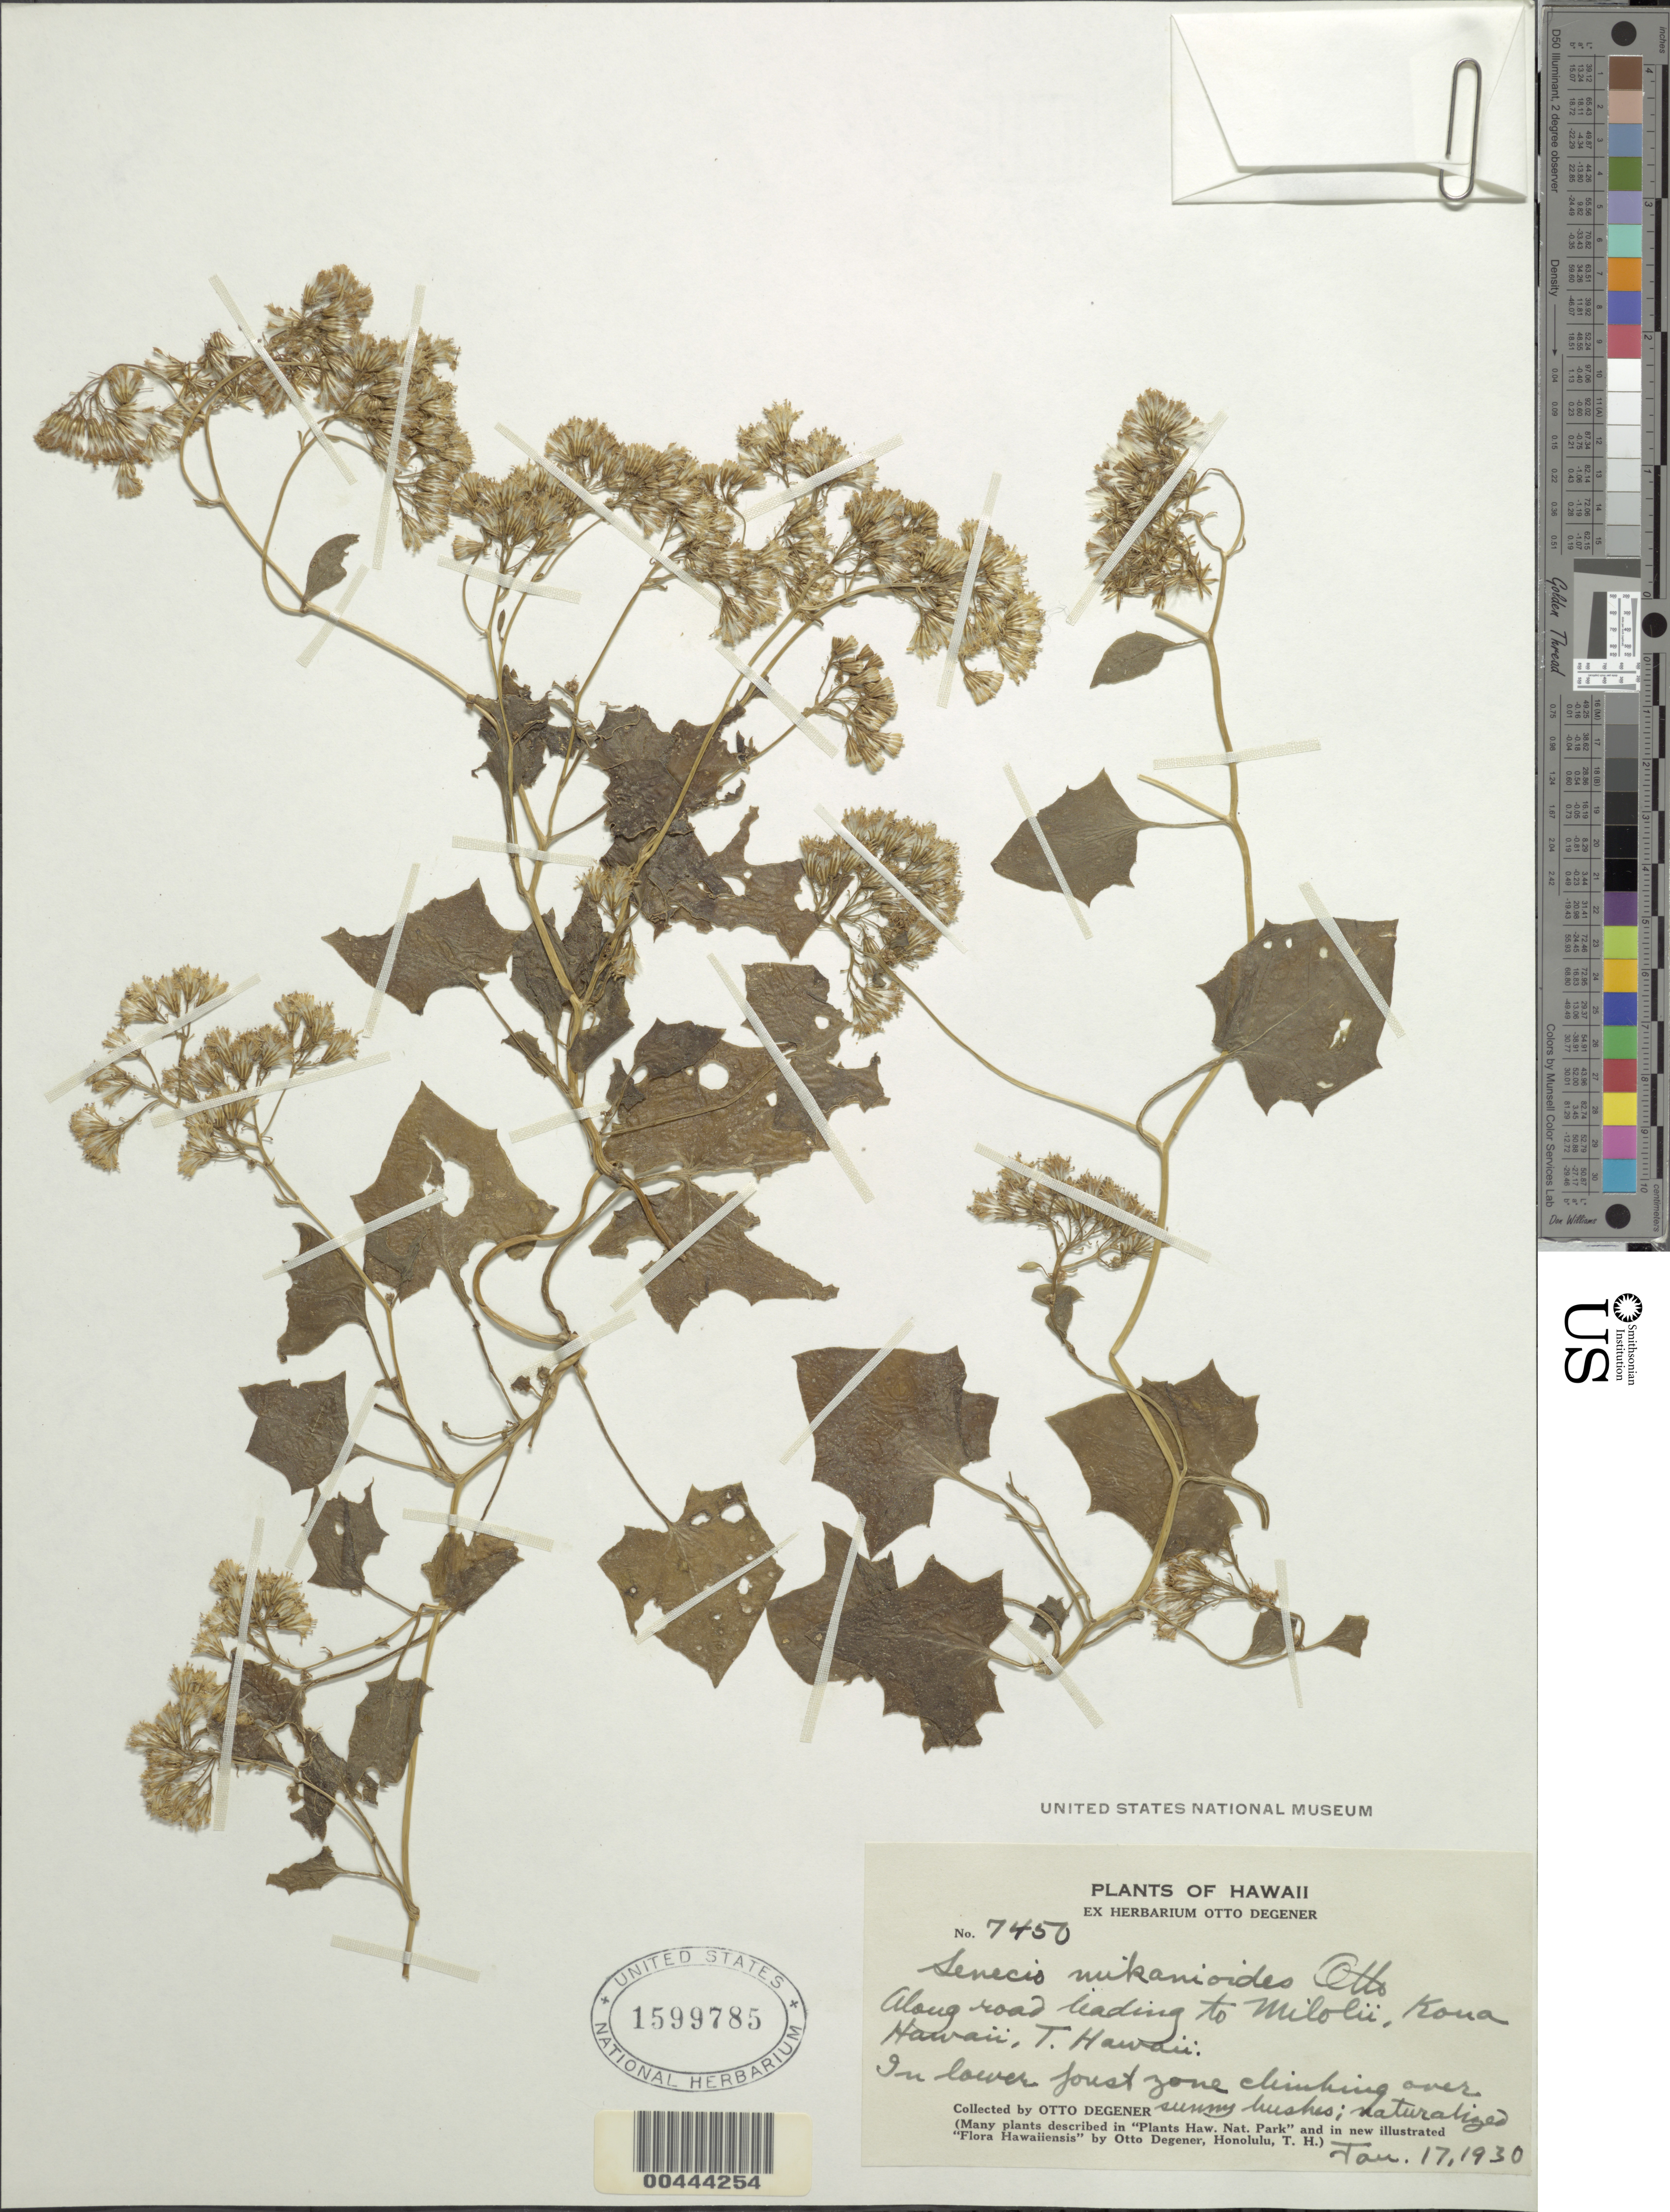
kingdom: Plantae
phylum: Tracheophyta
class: Magnoliopsida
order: Asterales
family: Asteraceae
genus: Delairea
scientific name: Delairea odorata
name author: Lem.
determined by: Wagner, W. L., (BOT), Smithsonian Institution - National Museum of Natural History (UNITED STATES)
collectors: O. Degener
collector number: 7450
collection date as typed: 17 Jan 1930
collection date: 1930-01-17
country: United States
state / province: Hawaii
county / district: Hawaii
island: Hawaii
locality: Along road leading to Milolii, Kona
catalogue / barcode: US 1599785